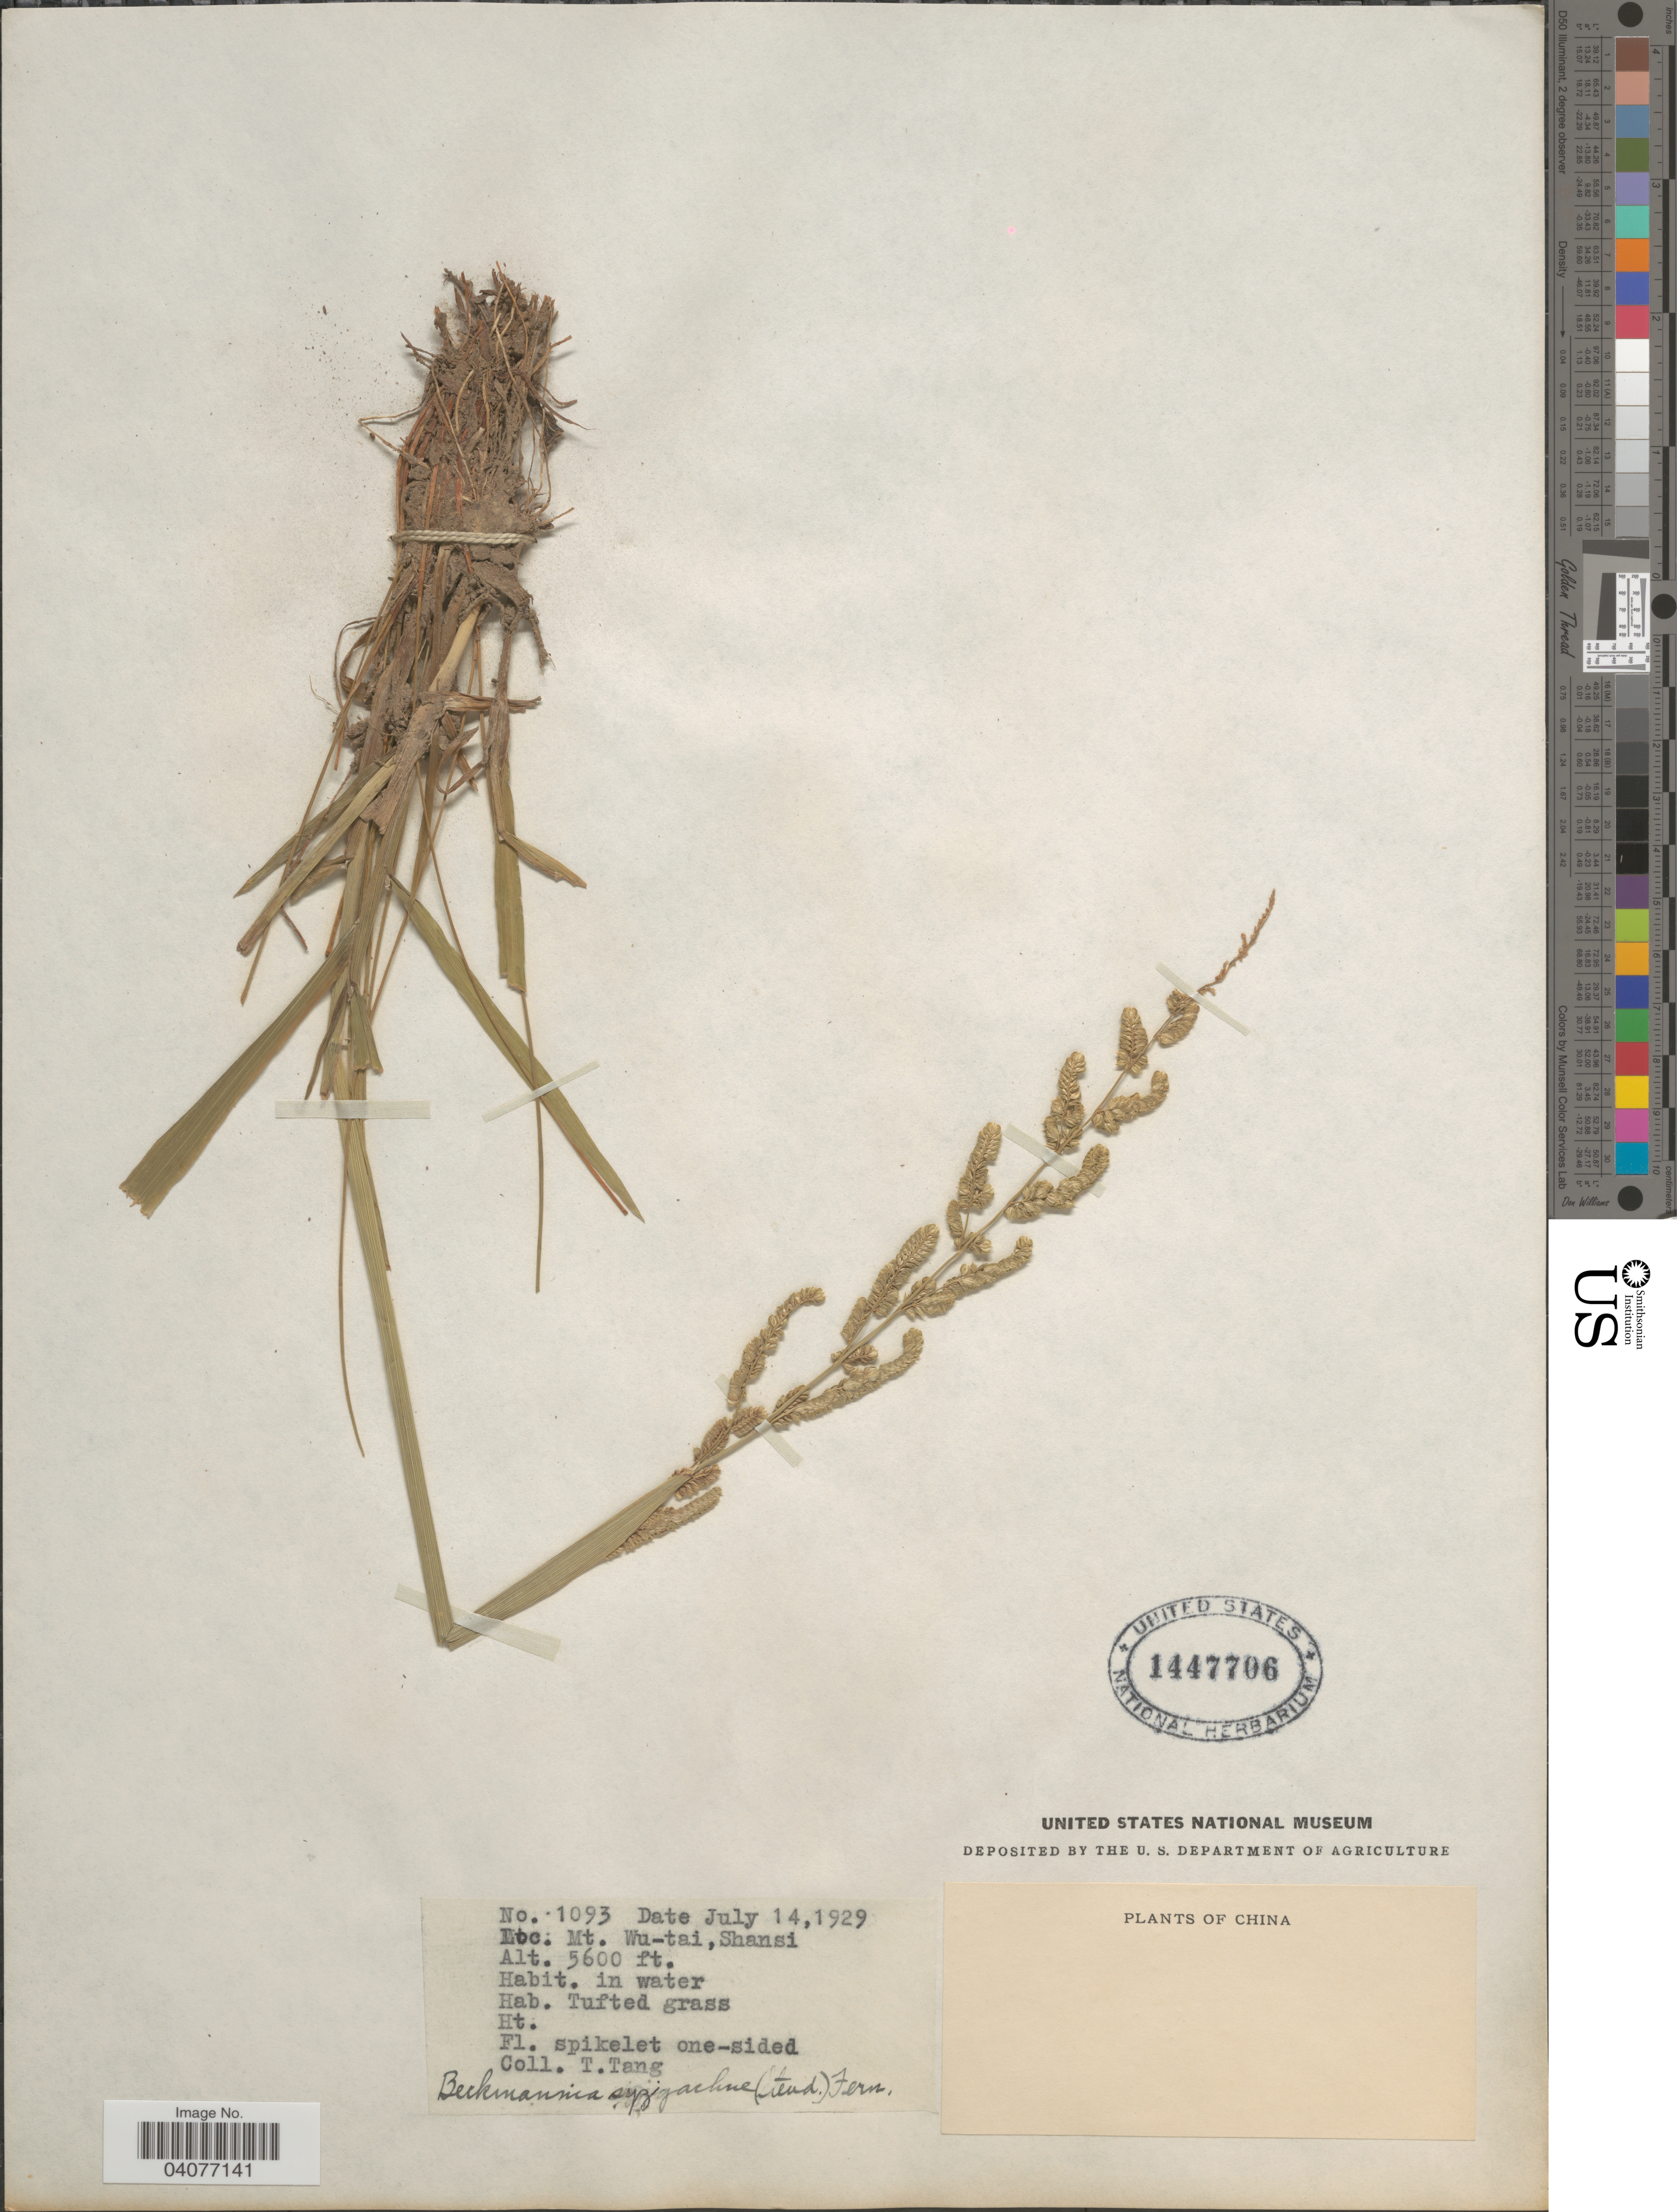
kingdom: Plantae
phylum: Tracheophyta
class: Liliopsida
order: Poales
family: Poaceae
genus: Beckmannia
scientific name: Beckmannia syzigachne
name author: (Steud.) Fernald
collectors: T. Tang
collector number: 1093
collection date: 1929-07-14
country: China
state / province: Shanxi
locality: Mt. Wu-tai, Shansi.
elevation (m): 1707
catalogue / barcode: US 1447706